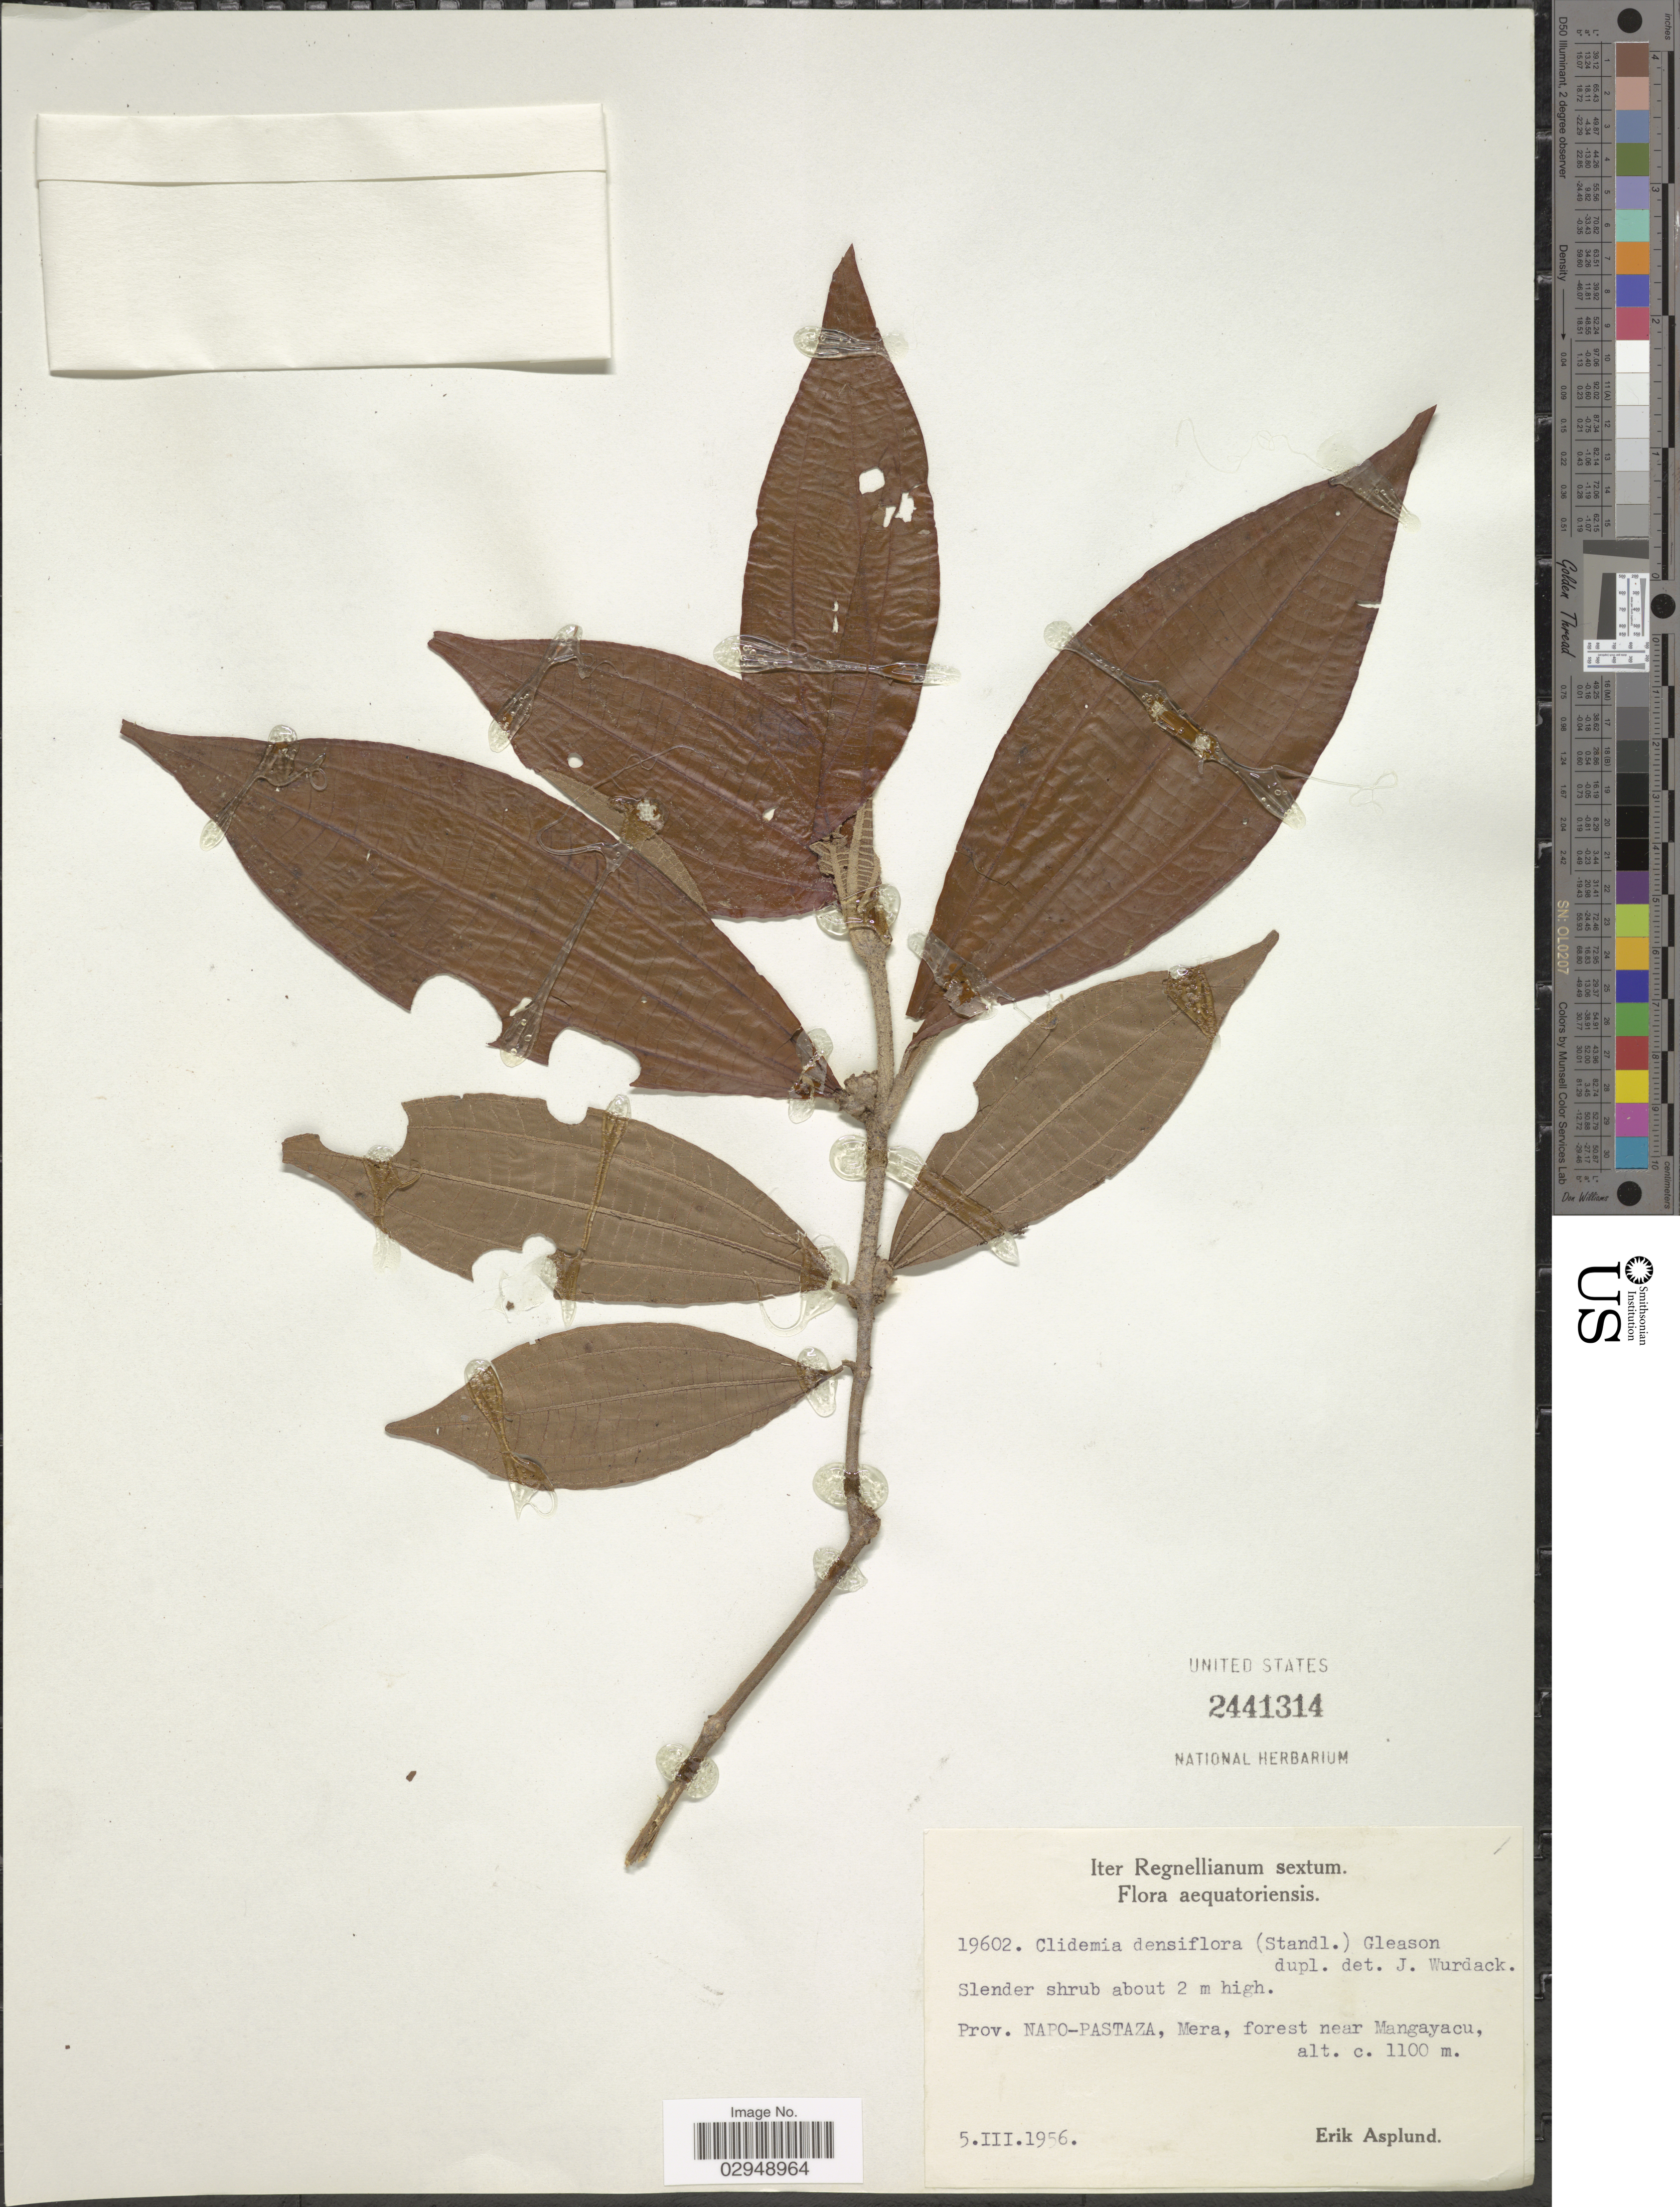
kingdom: Plantae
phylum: Tracheophyta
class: Magnoliopsida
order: Myrtales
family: Melastomataceae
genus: Clidemia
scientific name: Clidemia densiflora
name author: Gleason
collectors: E. Asplund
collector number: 19602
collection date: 1956-03-05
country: Ecuador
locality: Prov. Napo-Pastaza, Mera, forest near Mangayacu.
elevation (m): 1100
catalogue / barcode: US 2441314